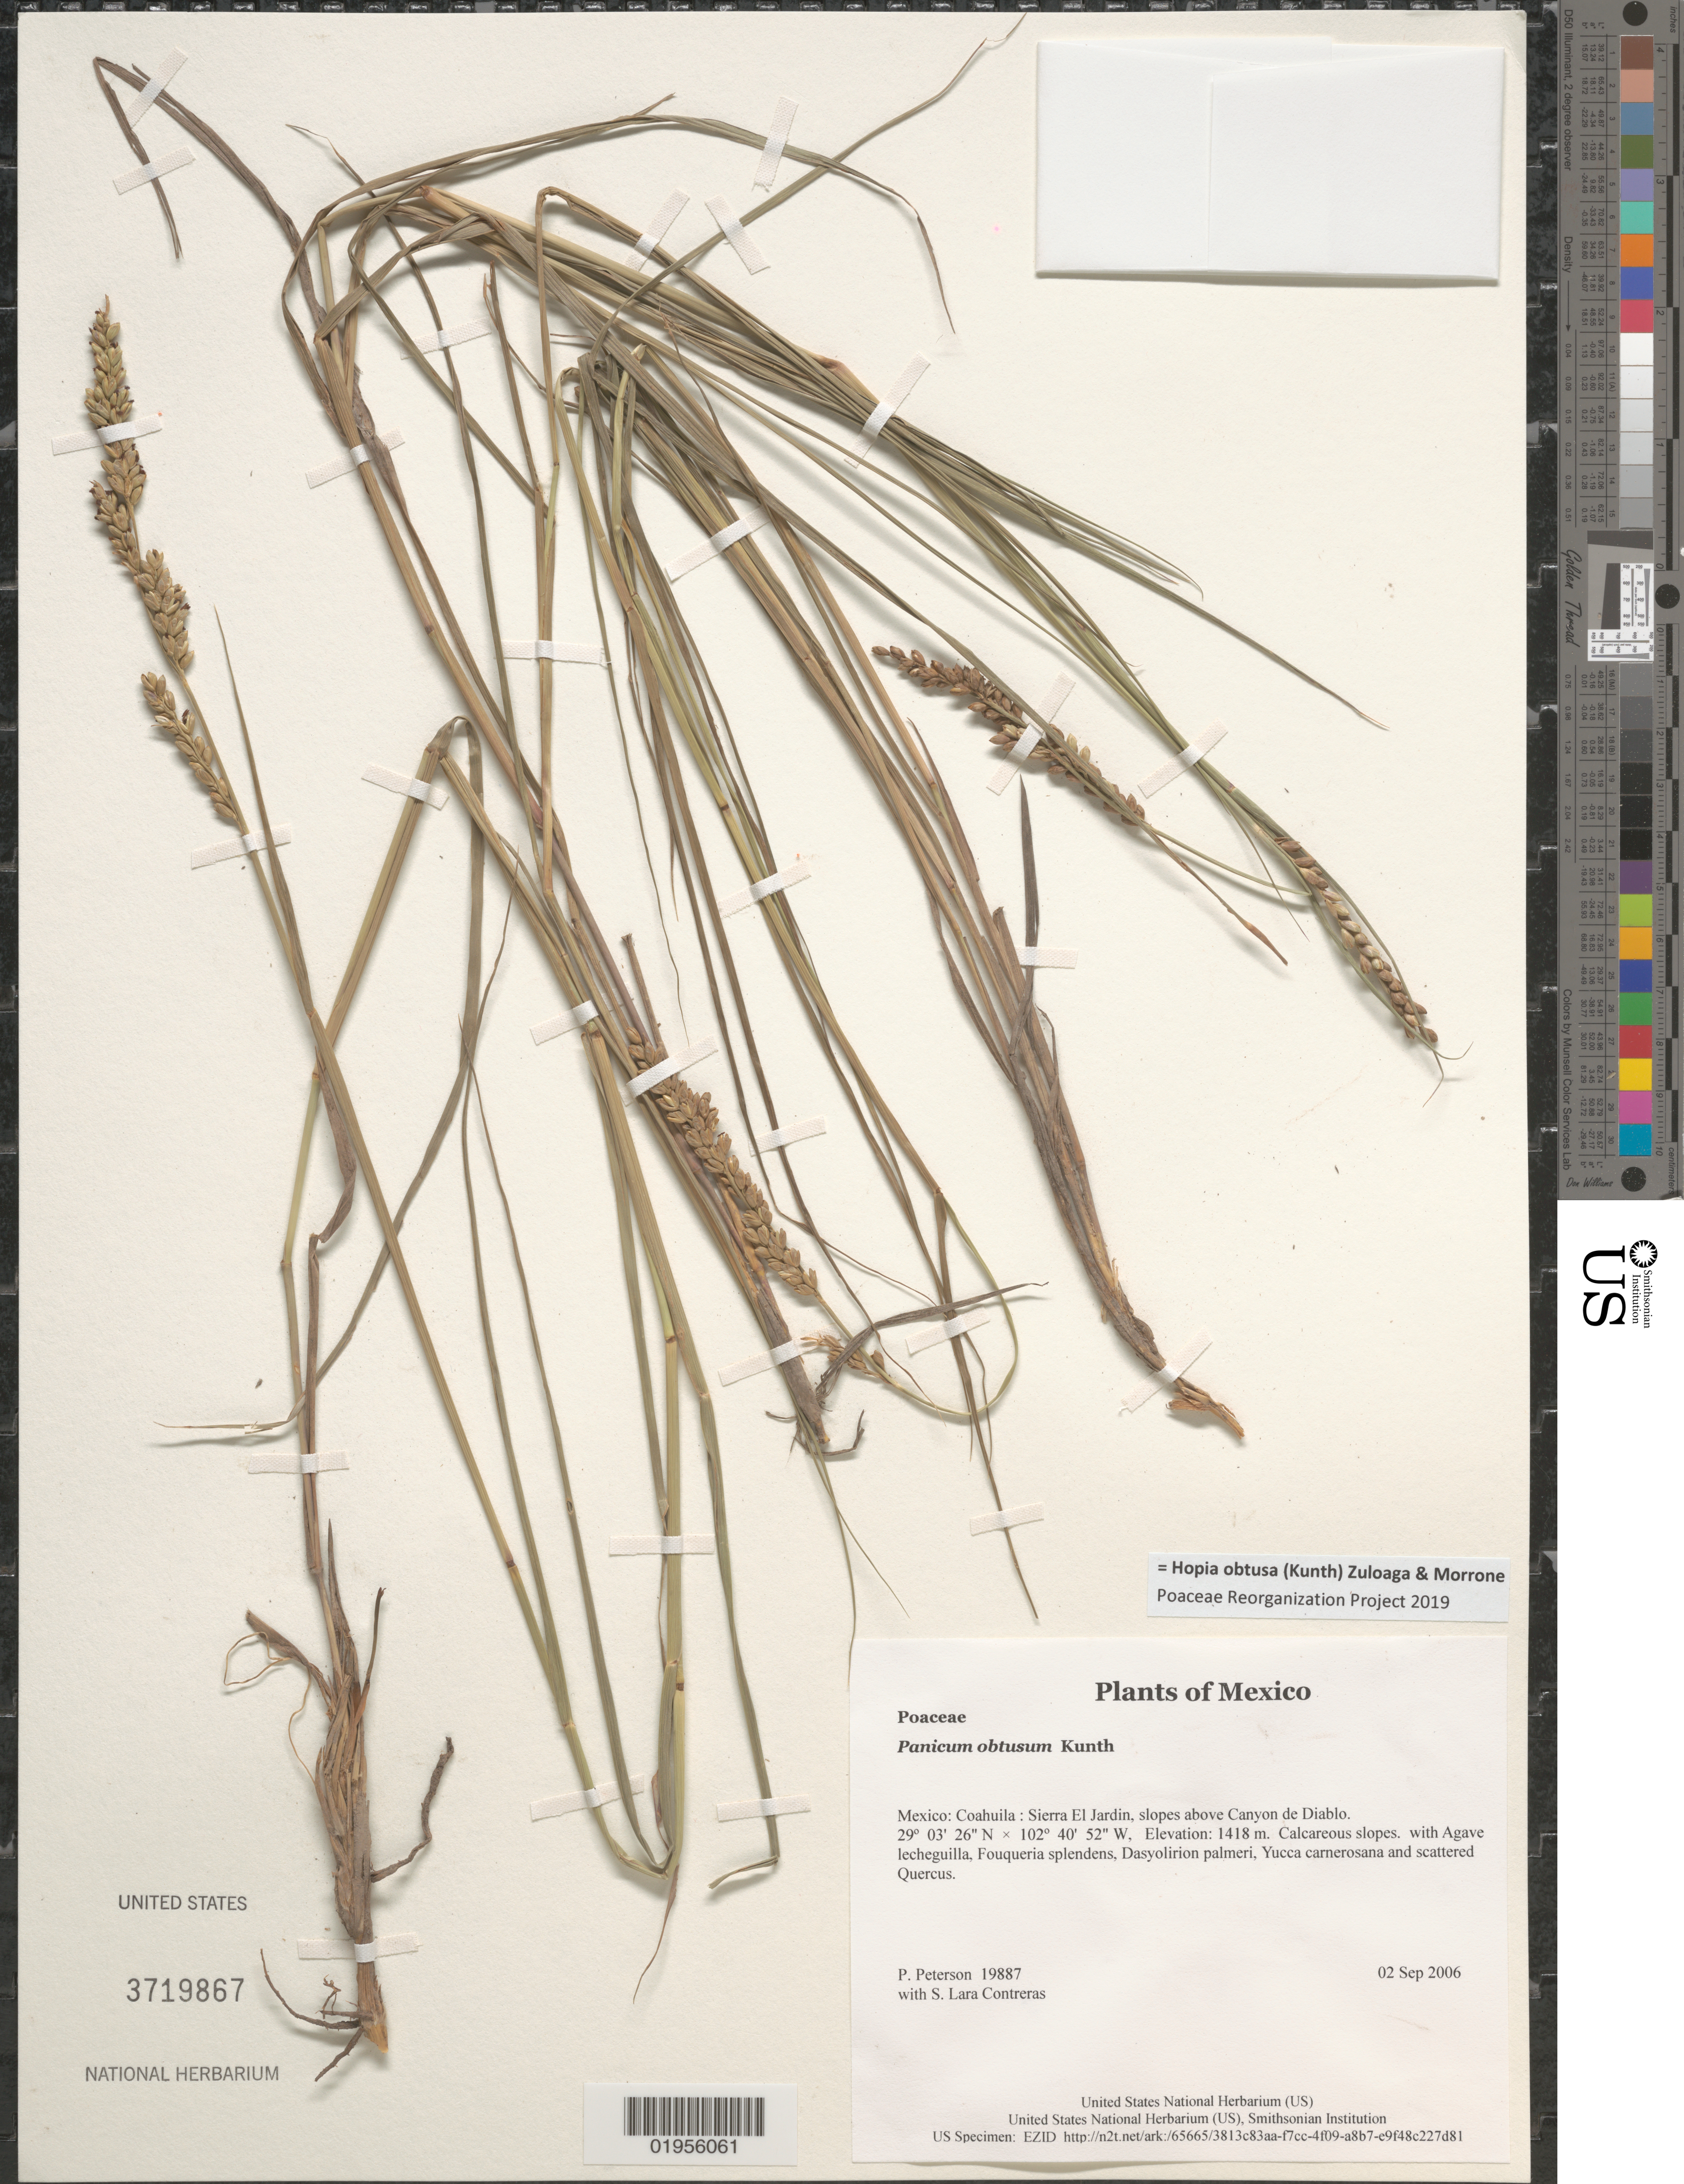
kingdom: Plantae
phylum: Tracheophyta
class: Liliopsida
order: Poales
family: Poaceae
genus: Panicum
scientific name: Panicum obtusum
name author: Kunth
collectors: P. M. Peterson & S. Lara Contreras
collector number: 19887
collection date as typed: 02 Sep 2006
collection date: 2006-09-02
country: Mexico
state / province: Coahuila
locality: Sierra El Jardin, slopes above Canyon de Diablo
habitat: Calcareous slopes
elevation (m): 1418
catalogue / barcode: US 3719867